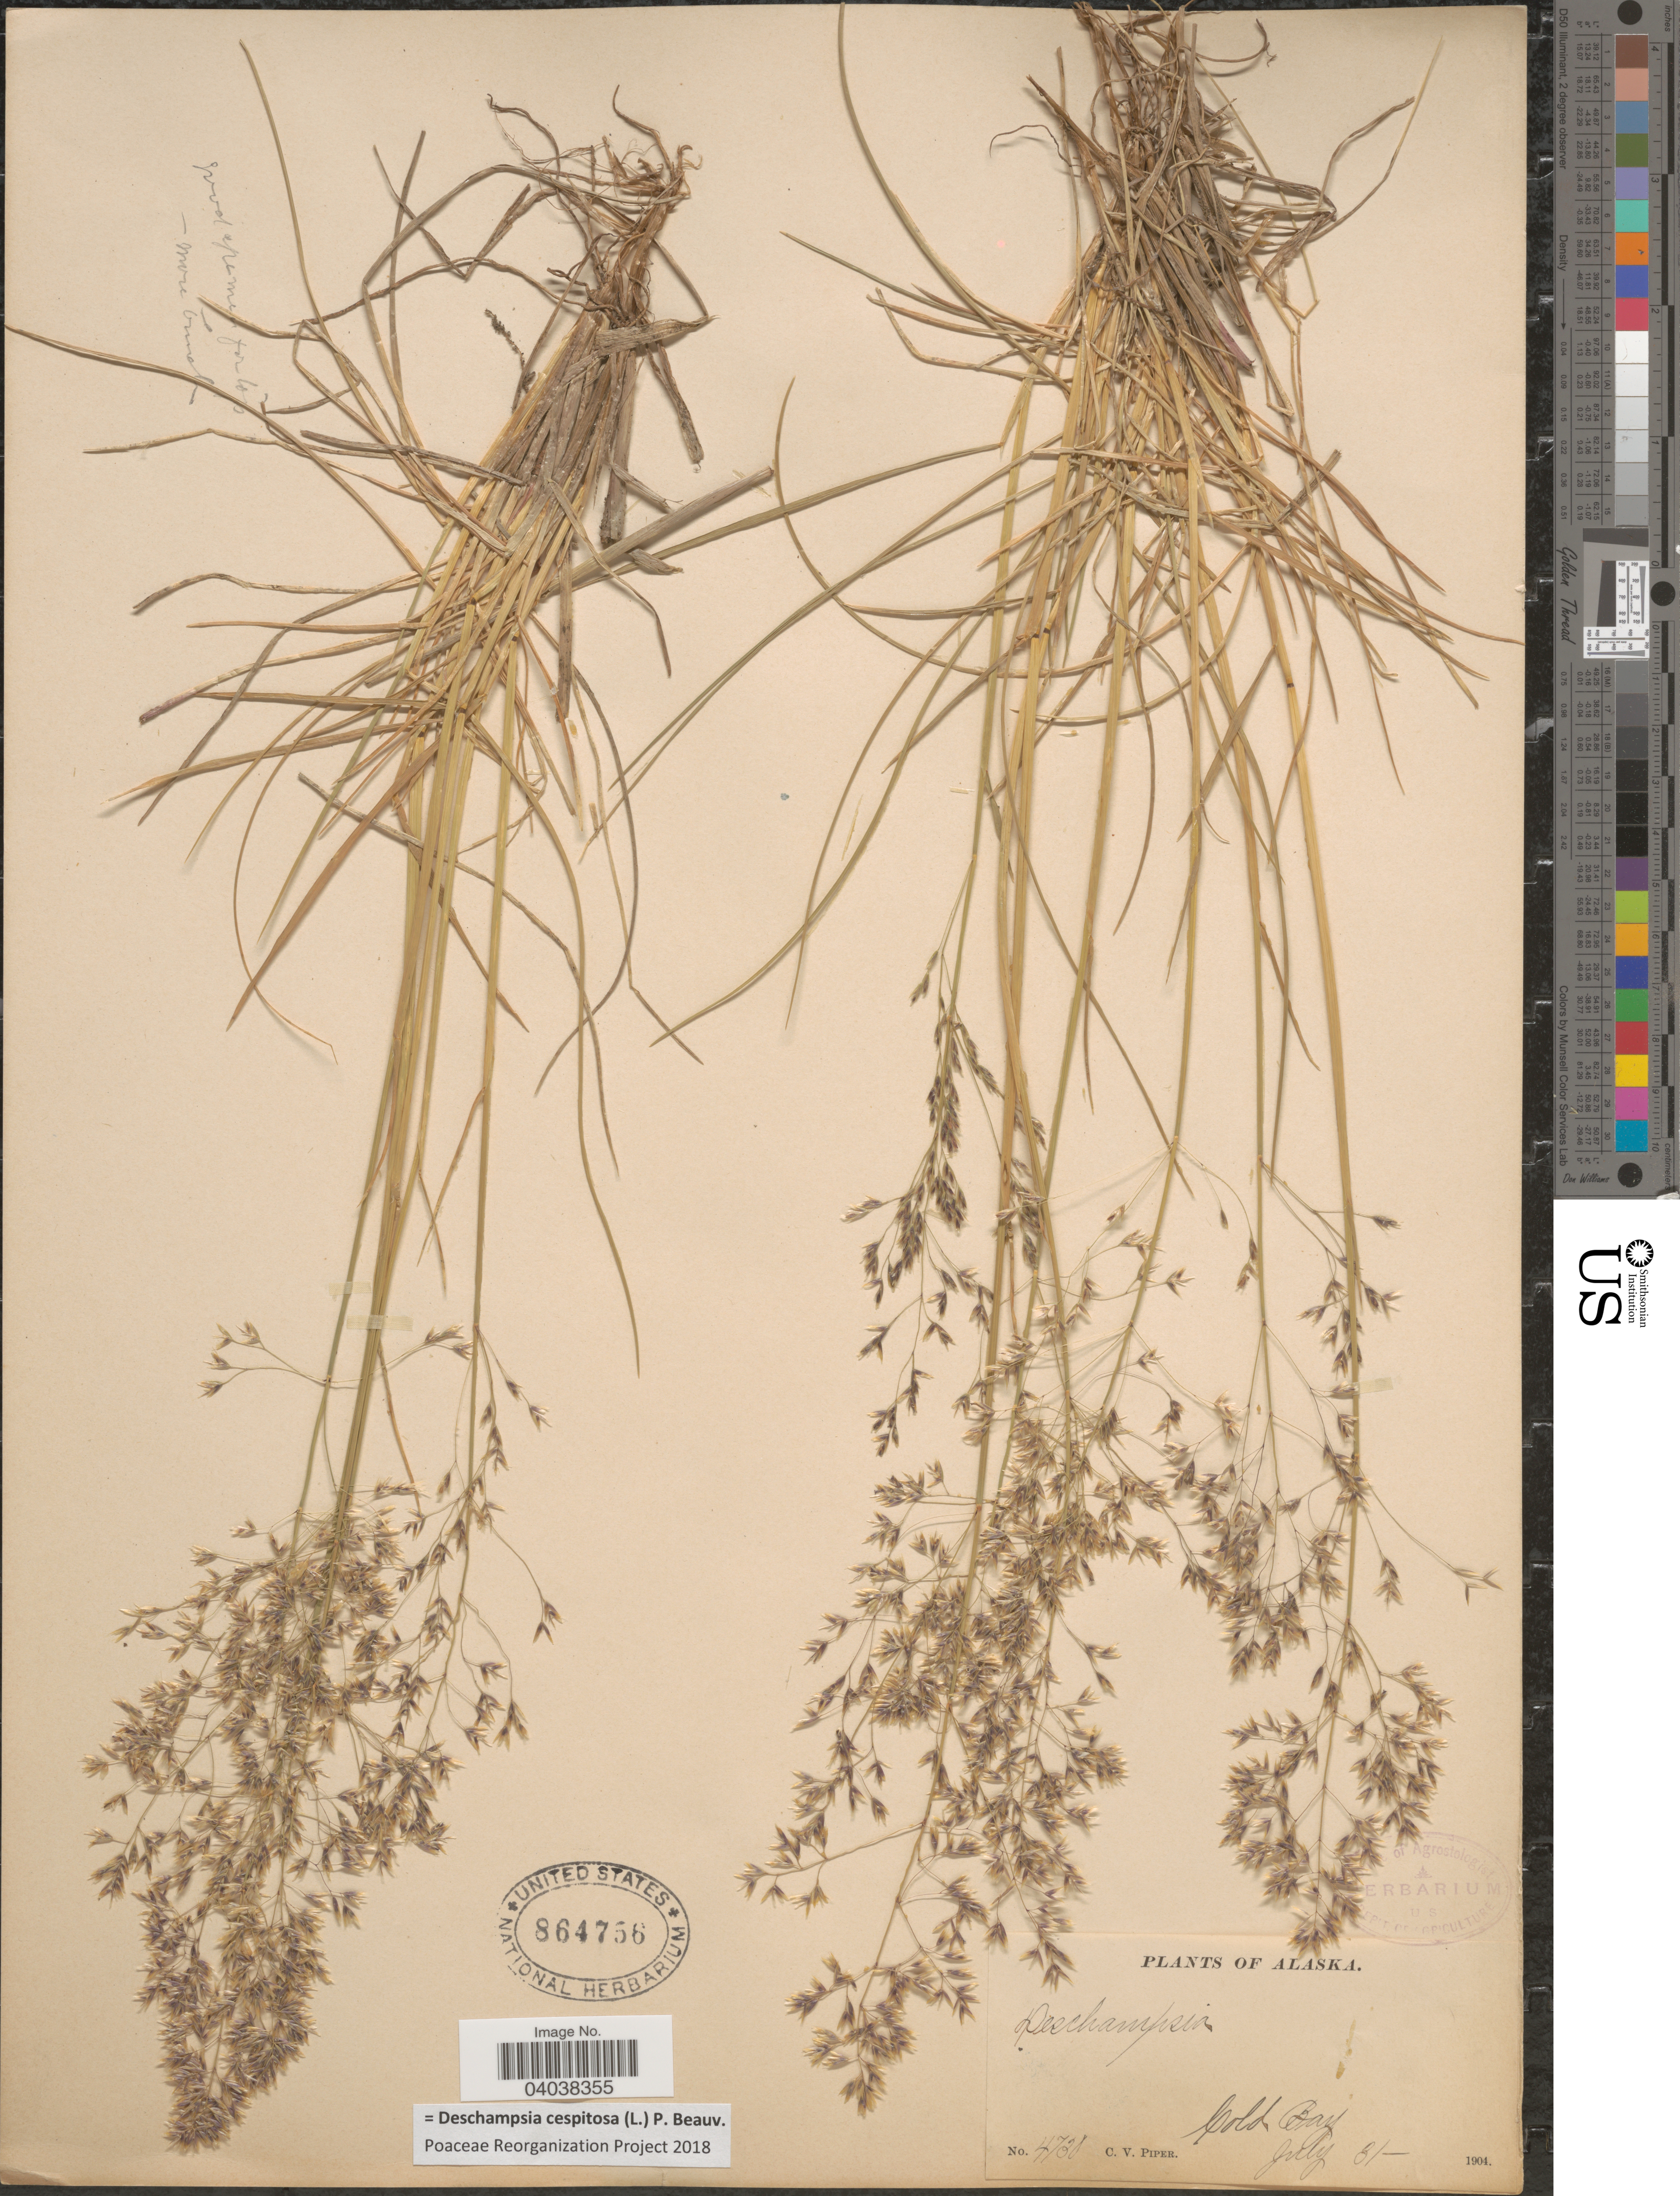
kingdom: Plantae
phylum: Tracheophyta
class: Liliopsida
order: Poales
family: Poaceae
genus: Deschampsia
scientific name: Deschampsia cespitosa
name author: (L.) P. Beauv.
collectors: C. V. Piper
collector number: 4730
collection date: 1904-07-31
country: United States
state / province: Alaska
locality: Cold Bay.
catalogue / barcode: US 864756